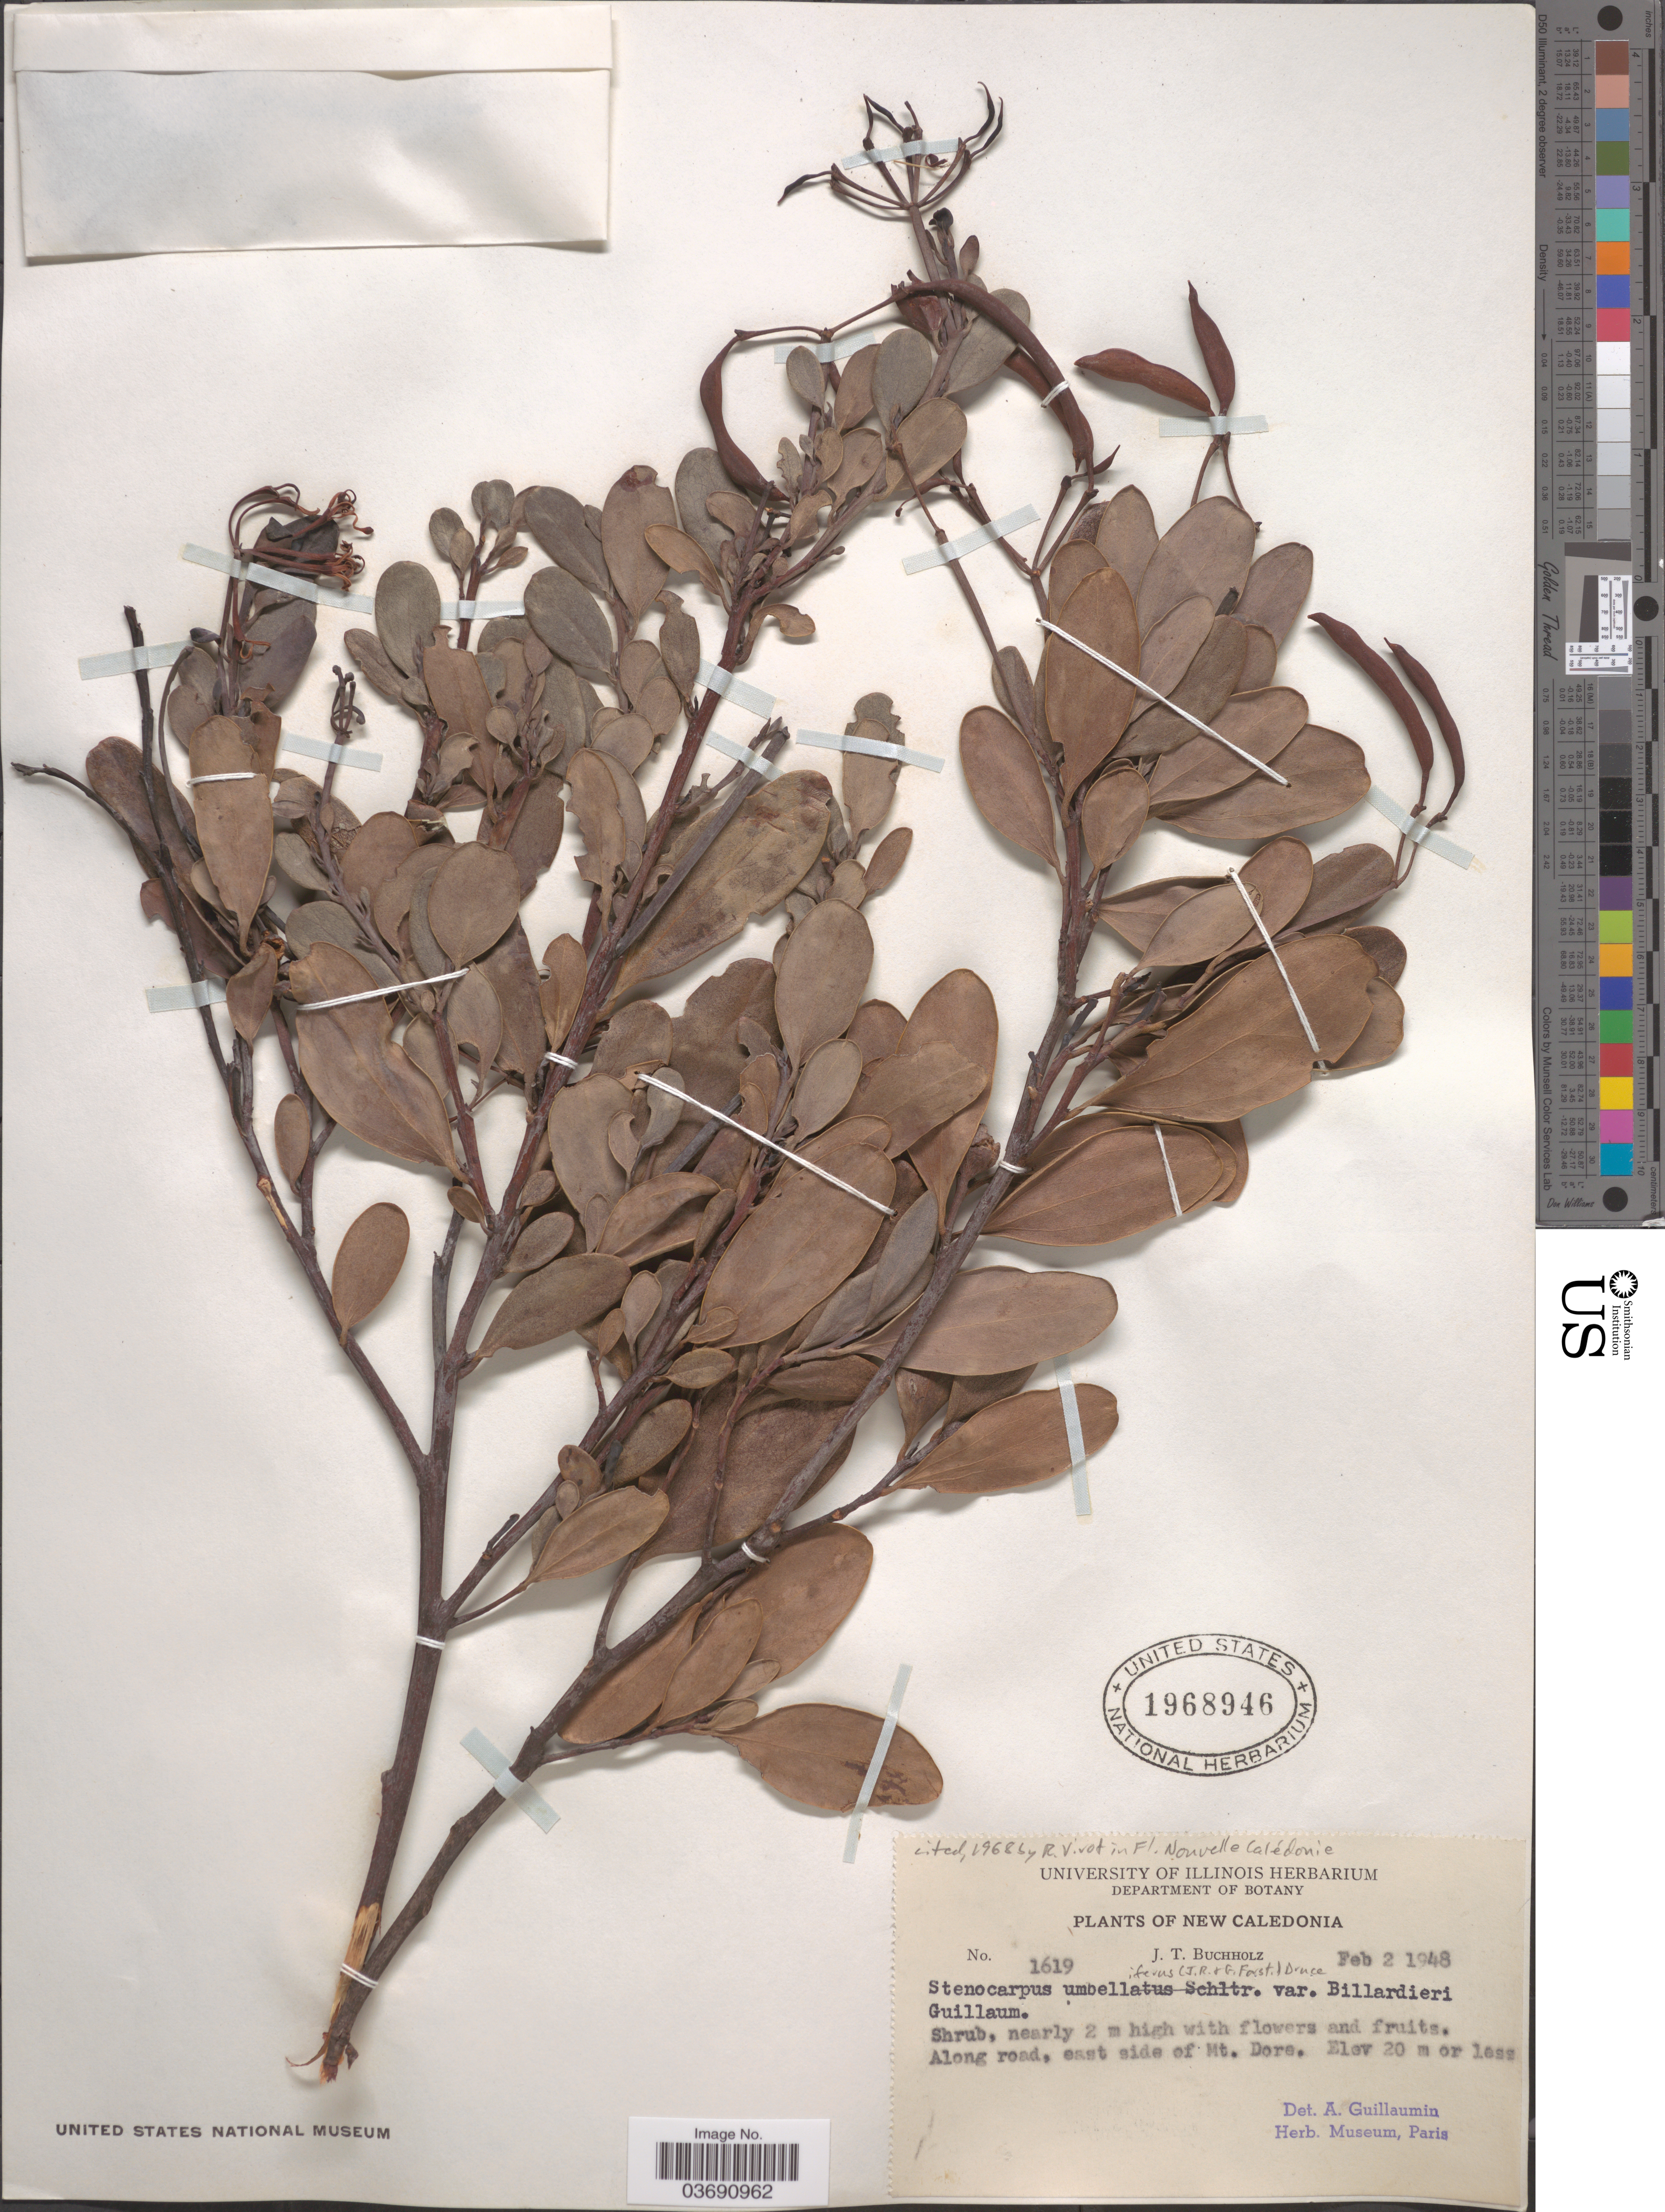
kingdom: Plantae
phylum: Tracheophyta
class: Magnoliopsida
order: Proteales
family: Proteaceae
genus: Stenocarpus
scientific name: Stenocarpus umbellifer var. billardieri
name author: (Brongn. & Gris) Guillaumin ex R. Virot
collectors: J. T. Buchholz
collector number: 1619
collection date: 1948-02-02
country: New Caledonia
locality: Along road, east side of Mt. Dore.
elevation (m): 20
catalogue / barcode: US 1968946